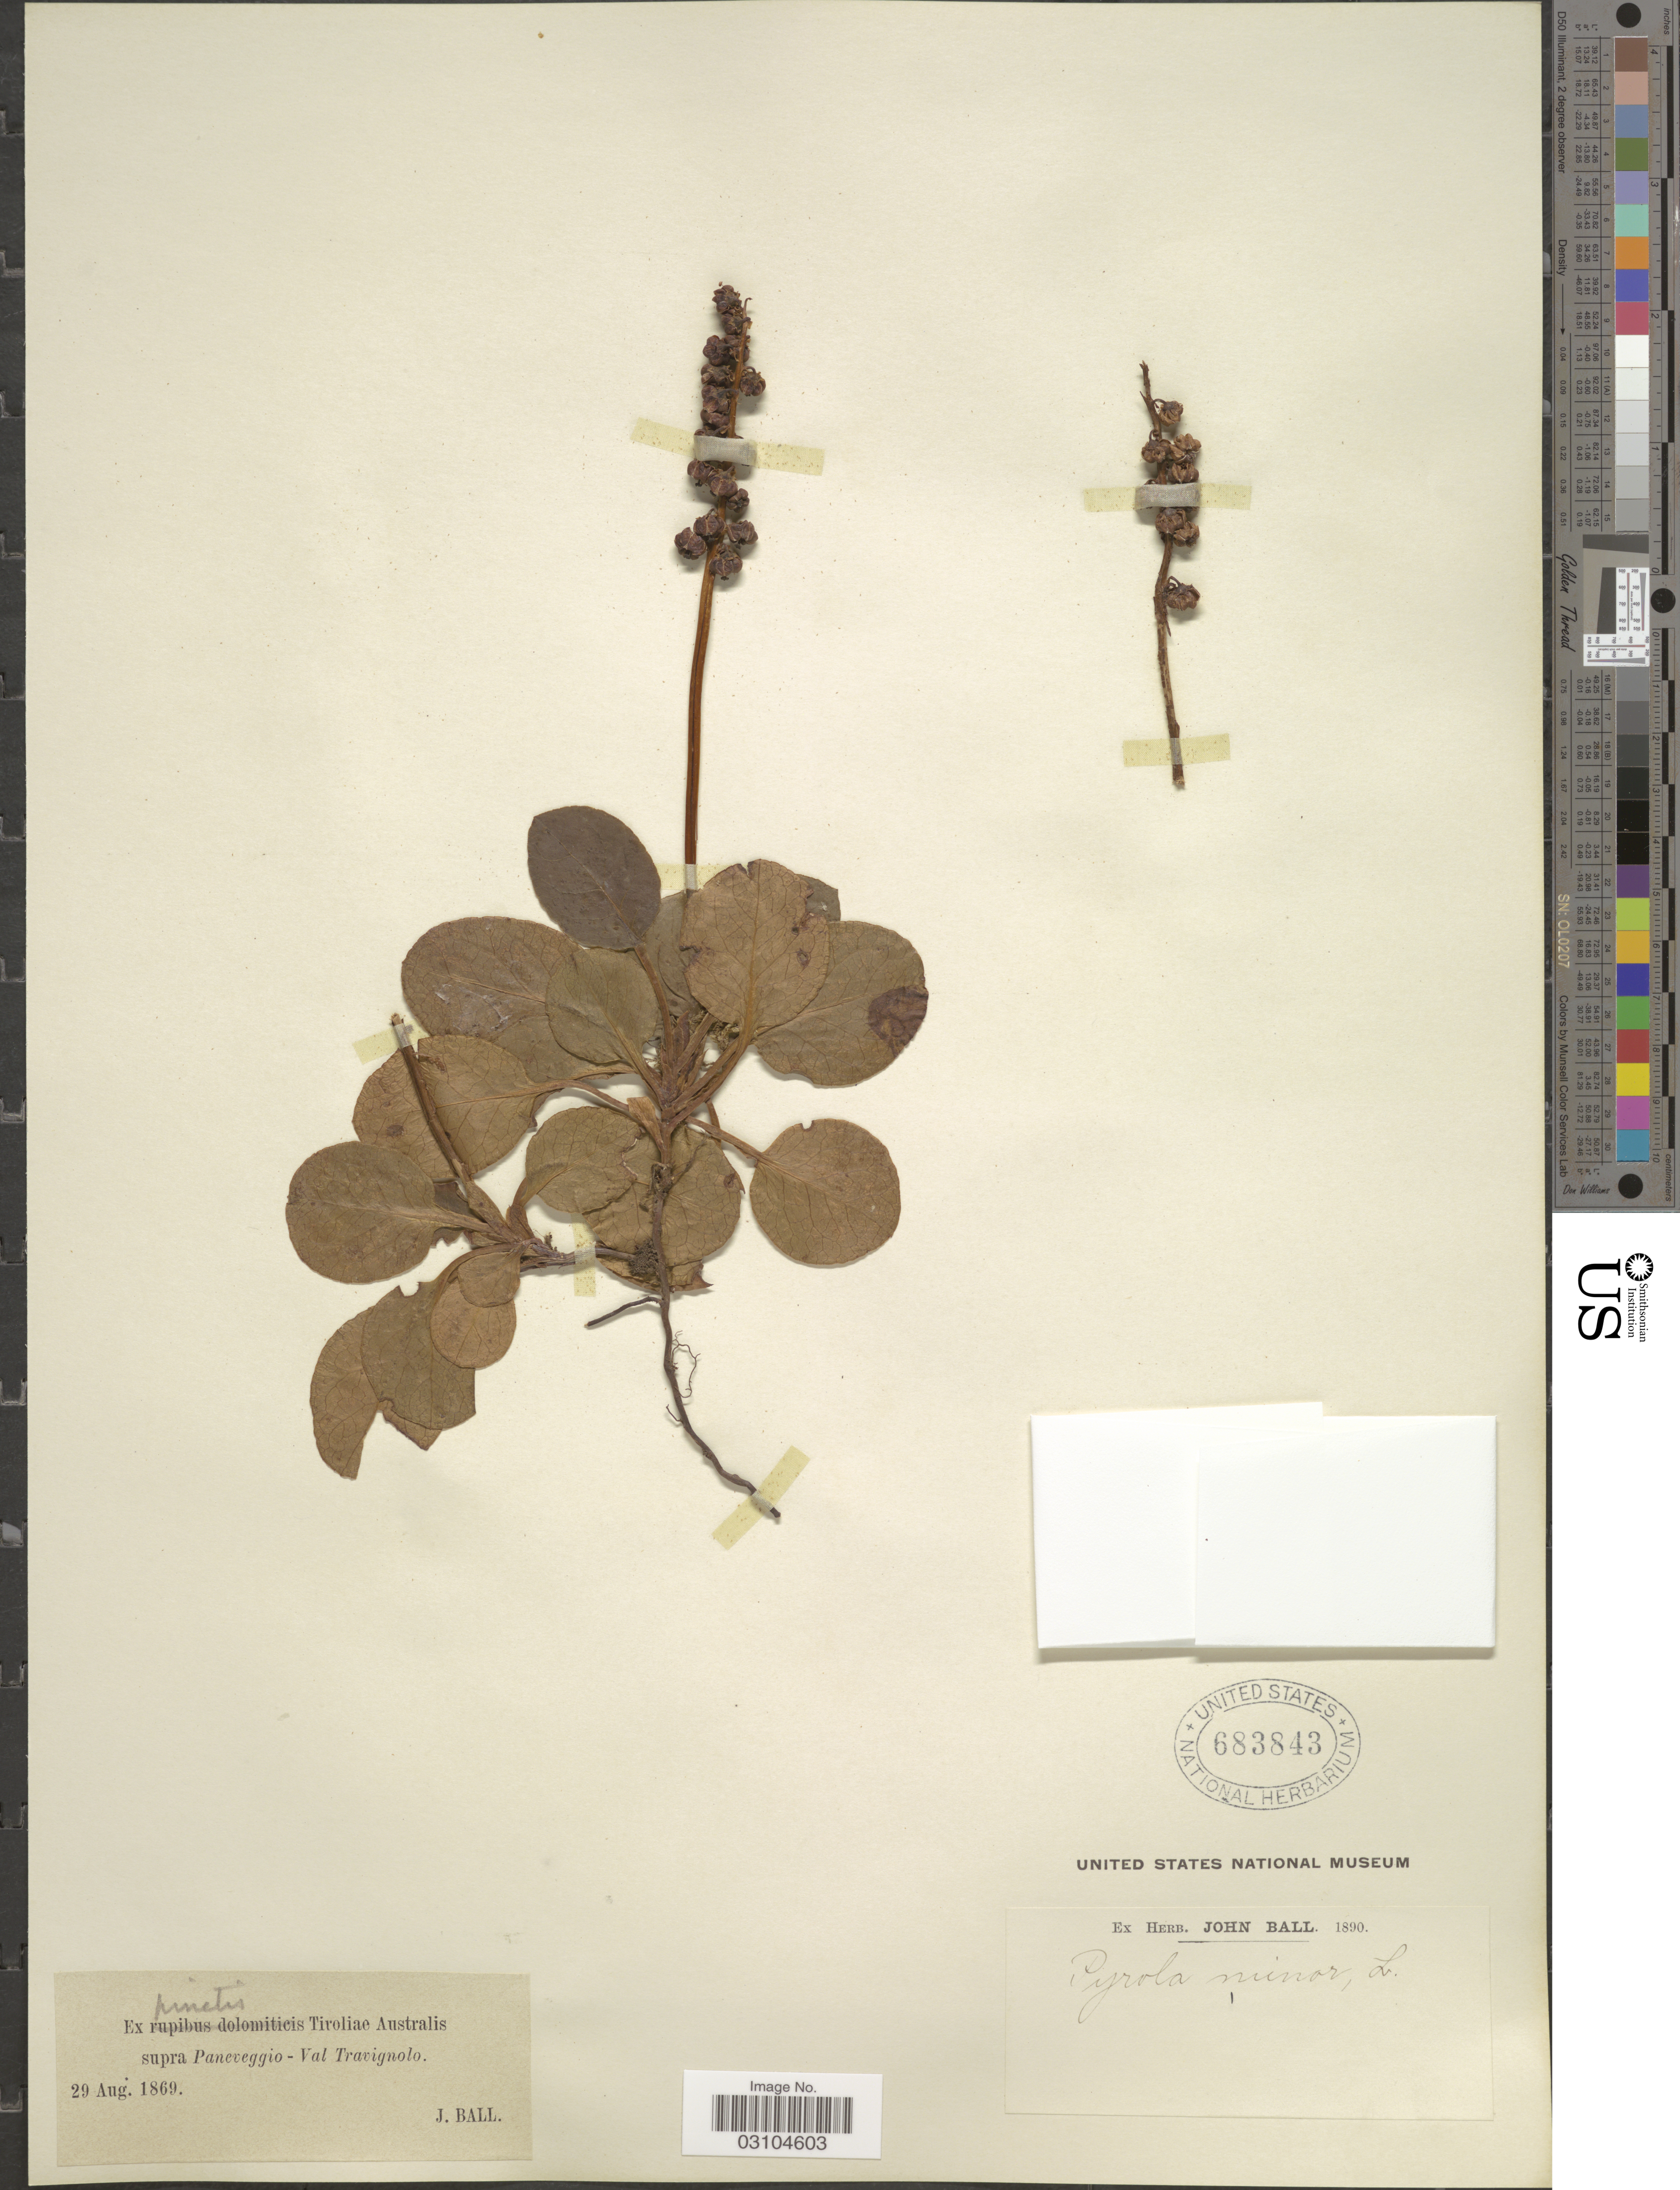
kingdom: Plantae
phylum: Tracheophyta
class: Magnoliopsida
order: Ericales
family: Ericaceae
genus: Pyrola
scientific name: Pyrola minor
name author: L.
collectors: J. Ball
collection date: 1869-08-29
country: Austria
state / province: Tirol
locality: Ex pinetis Tiroliae Australis supra Paneveggio - Val Travignolo.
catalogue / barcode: US 683843